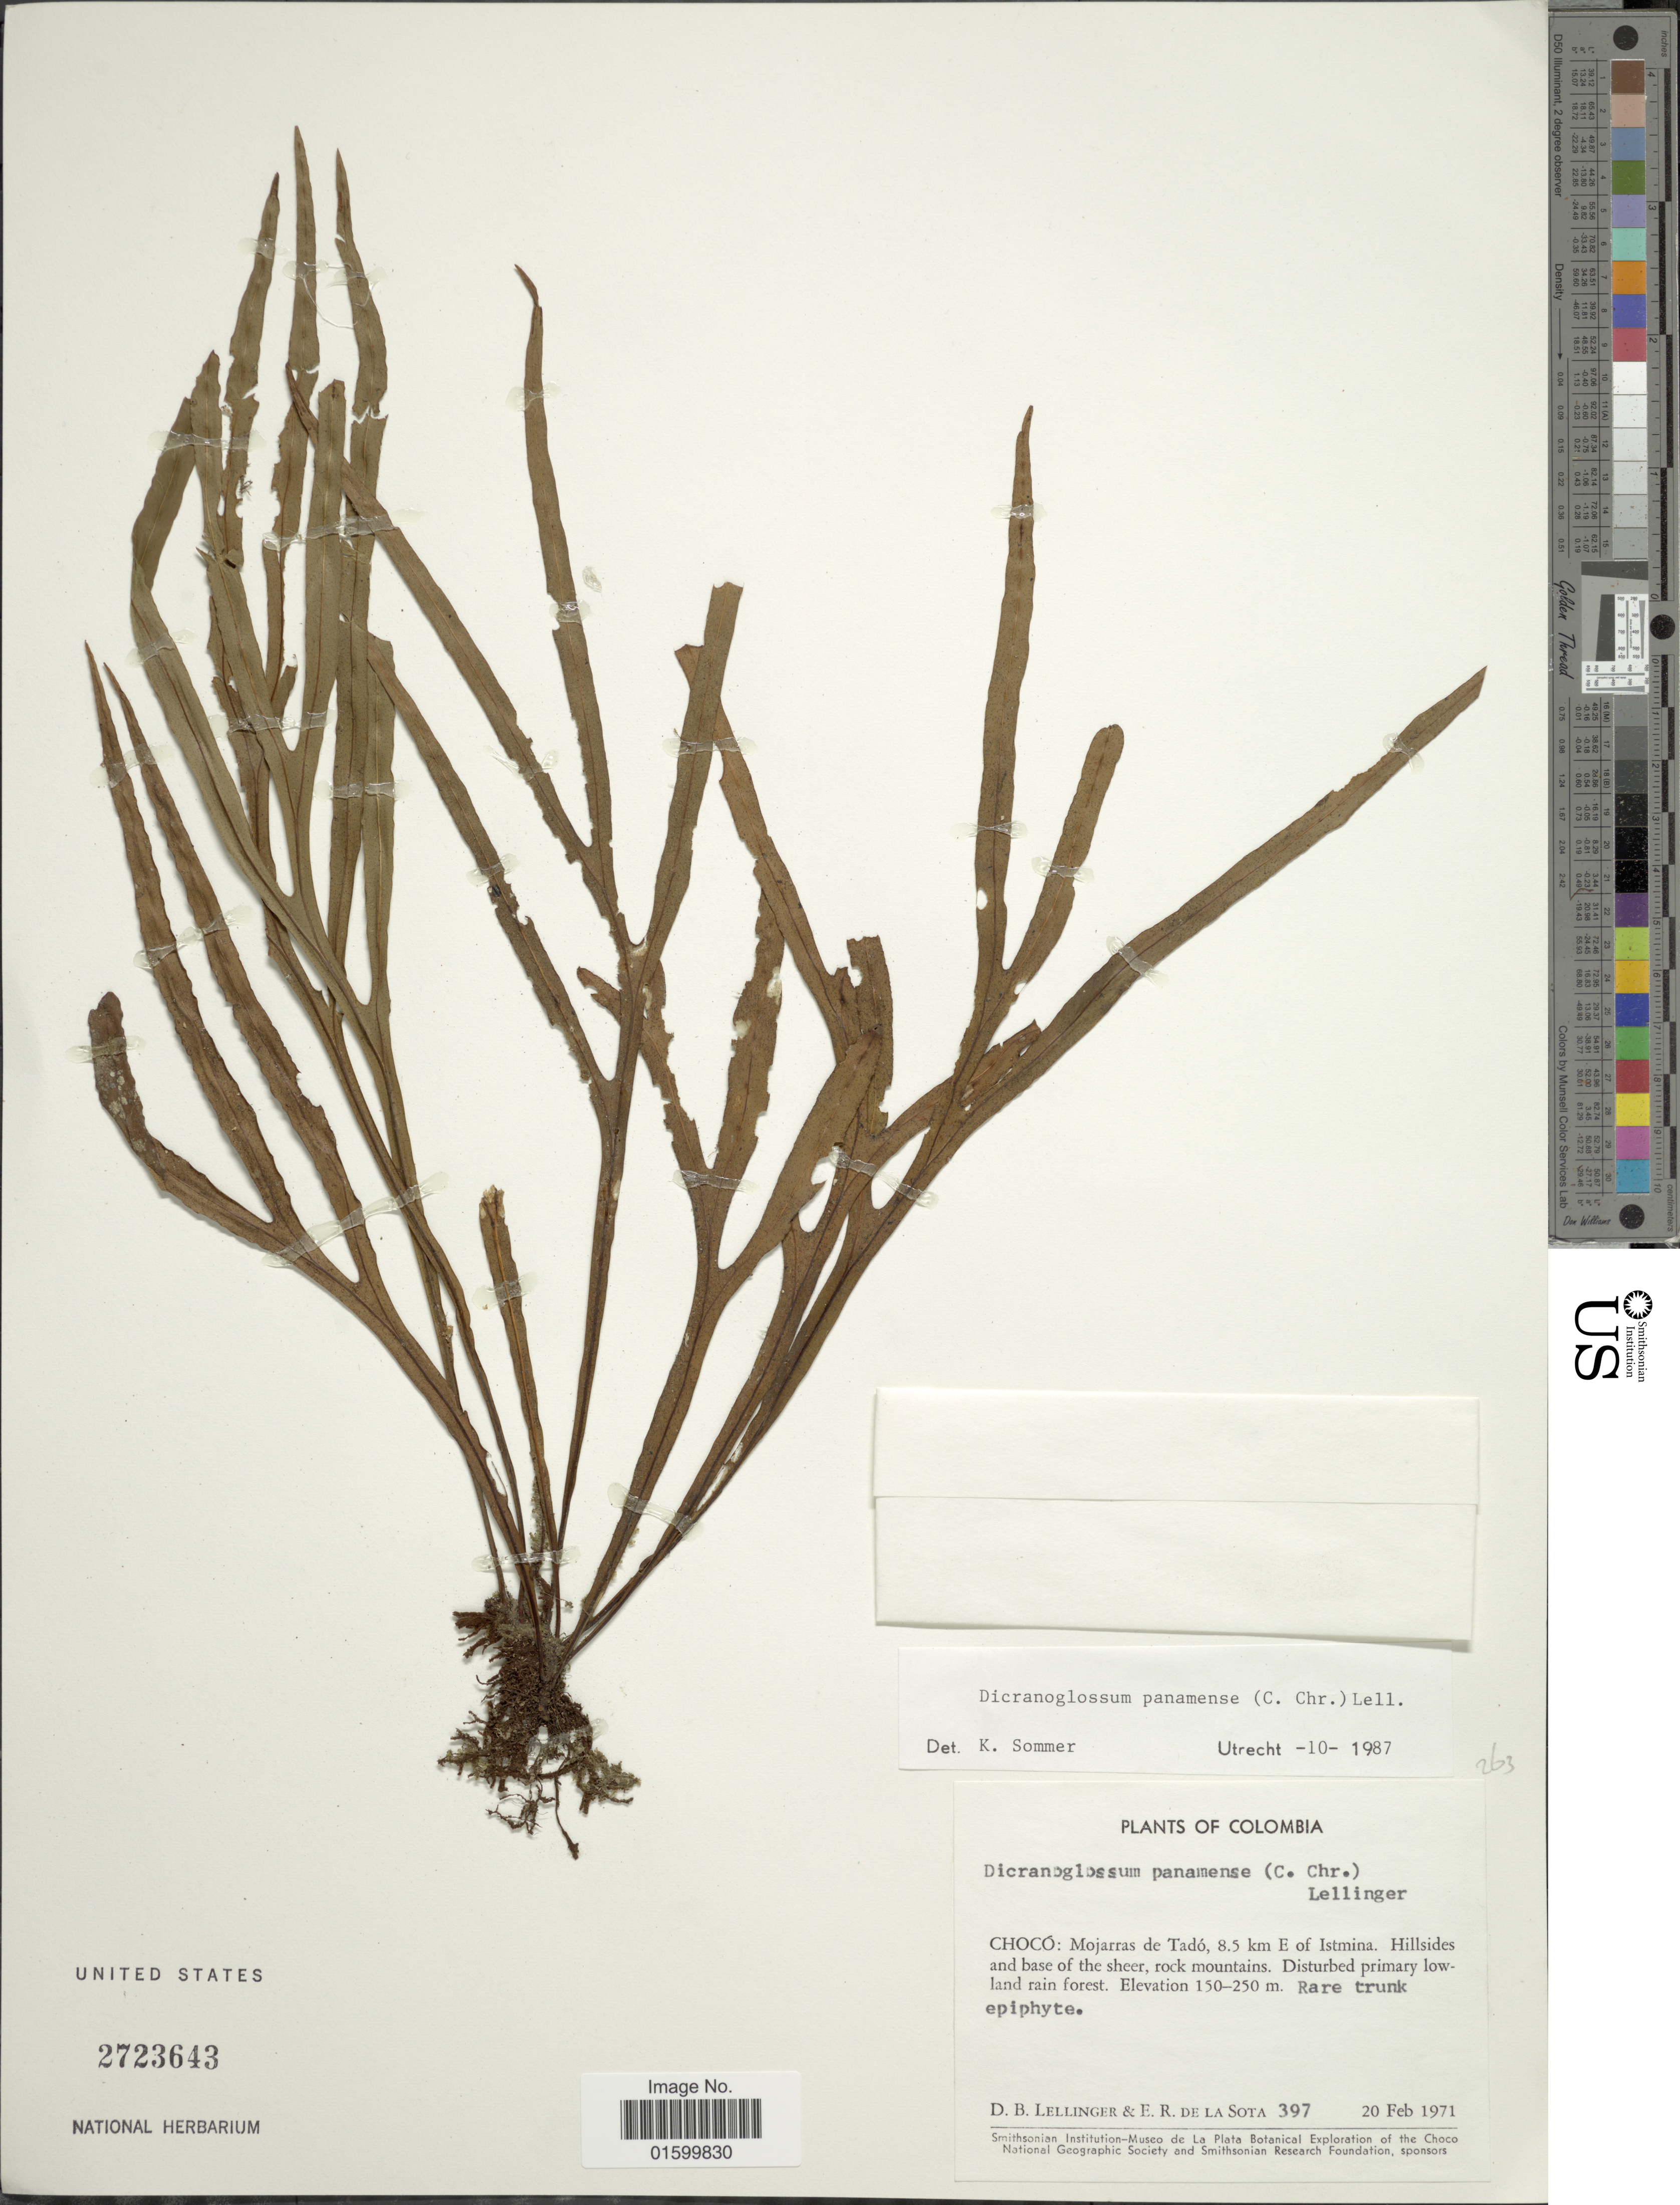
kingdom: Plantae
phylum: Tracheophyta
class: Polypodiopsida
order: Polypodiales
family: Polypodiaceae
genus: Pleopeltis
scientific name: Pleopeltis panamensis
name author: (Weath.) Pic. Serm.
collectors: D. B. Lellinger & E. R. de la Sota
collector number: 397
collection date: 1971-02-20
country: Colombia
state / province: Chocó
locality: Choco: Mojarras de Tado, 8.5 km E of Istmina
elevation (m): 150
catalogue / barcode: US 2723643